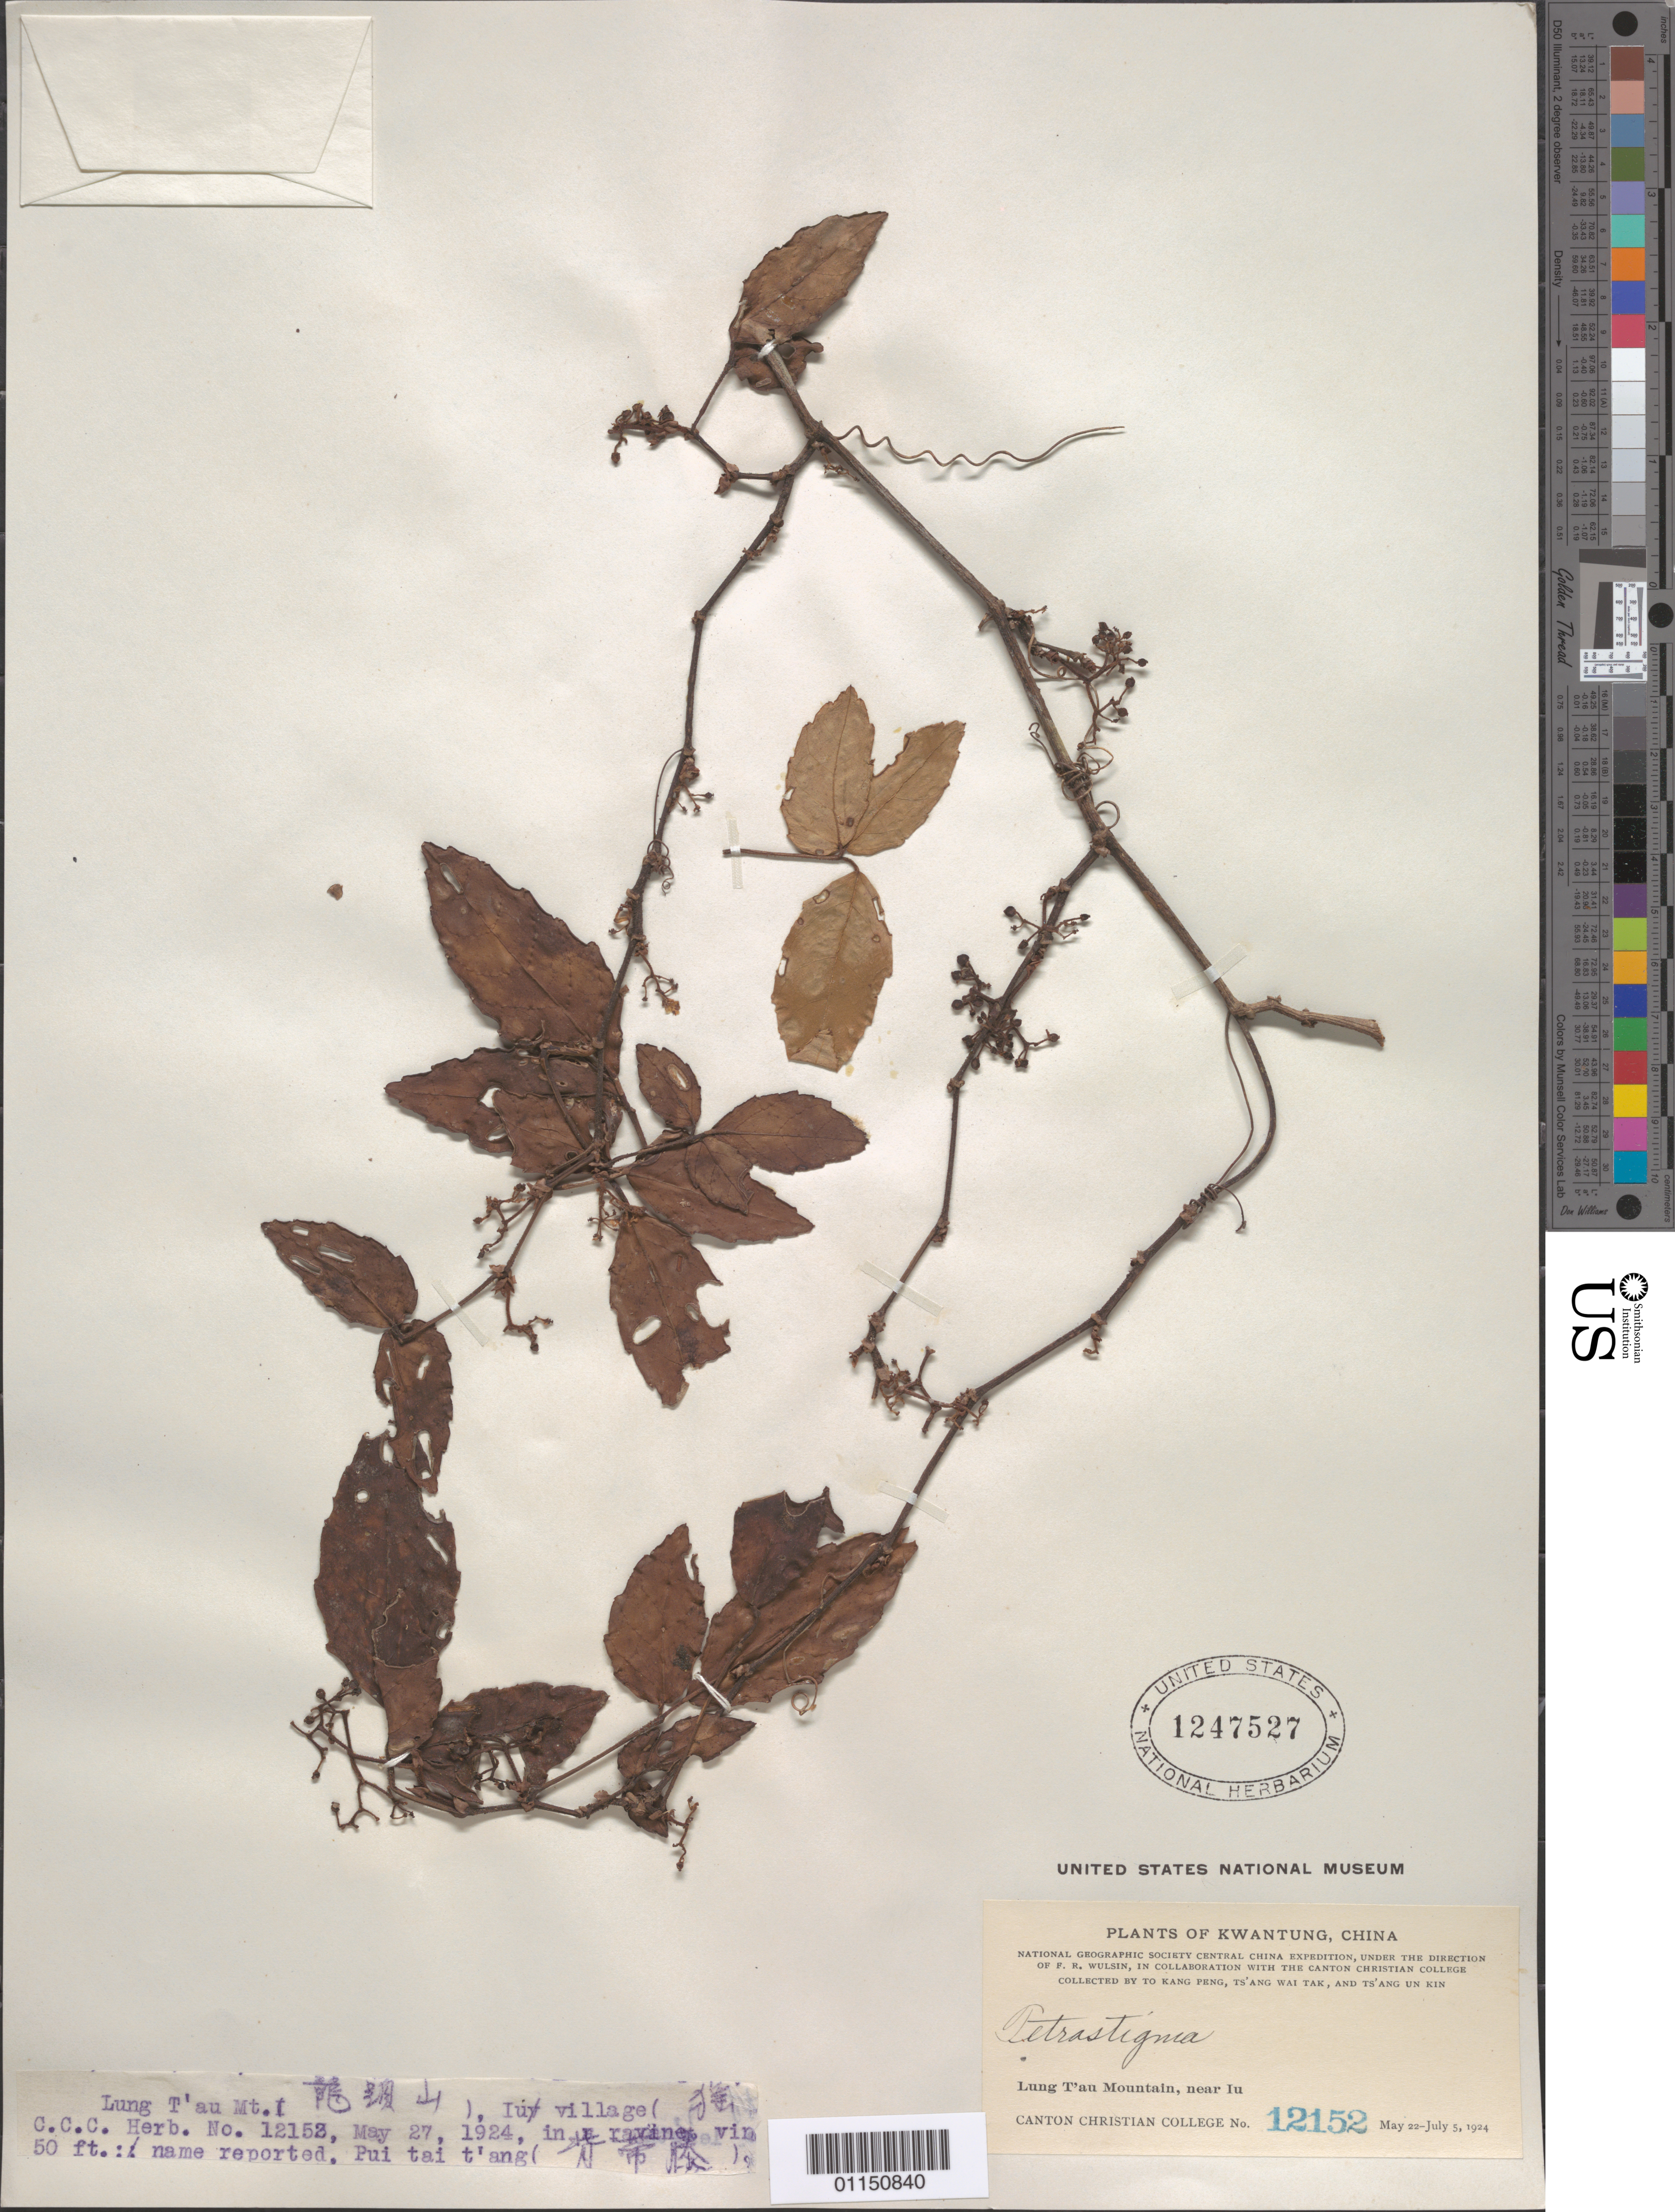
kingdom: Plantae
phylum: Tracheophyta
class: Magnoliopsida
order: Vitales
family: Vitaceae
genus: Tetrastigma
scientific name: Tetrastigma sp.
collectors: Kang Peng To, T. Tak & T. Kin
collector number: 12152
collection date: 1924-05-27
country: China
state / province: Guangdong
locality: Lung T'an Mt, near Iu.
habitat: In a ravine. Vine.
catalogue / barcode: US 1247527